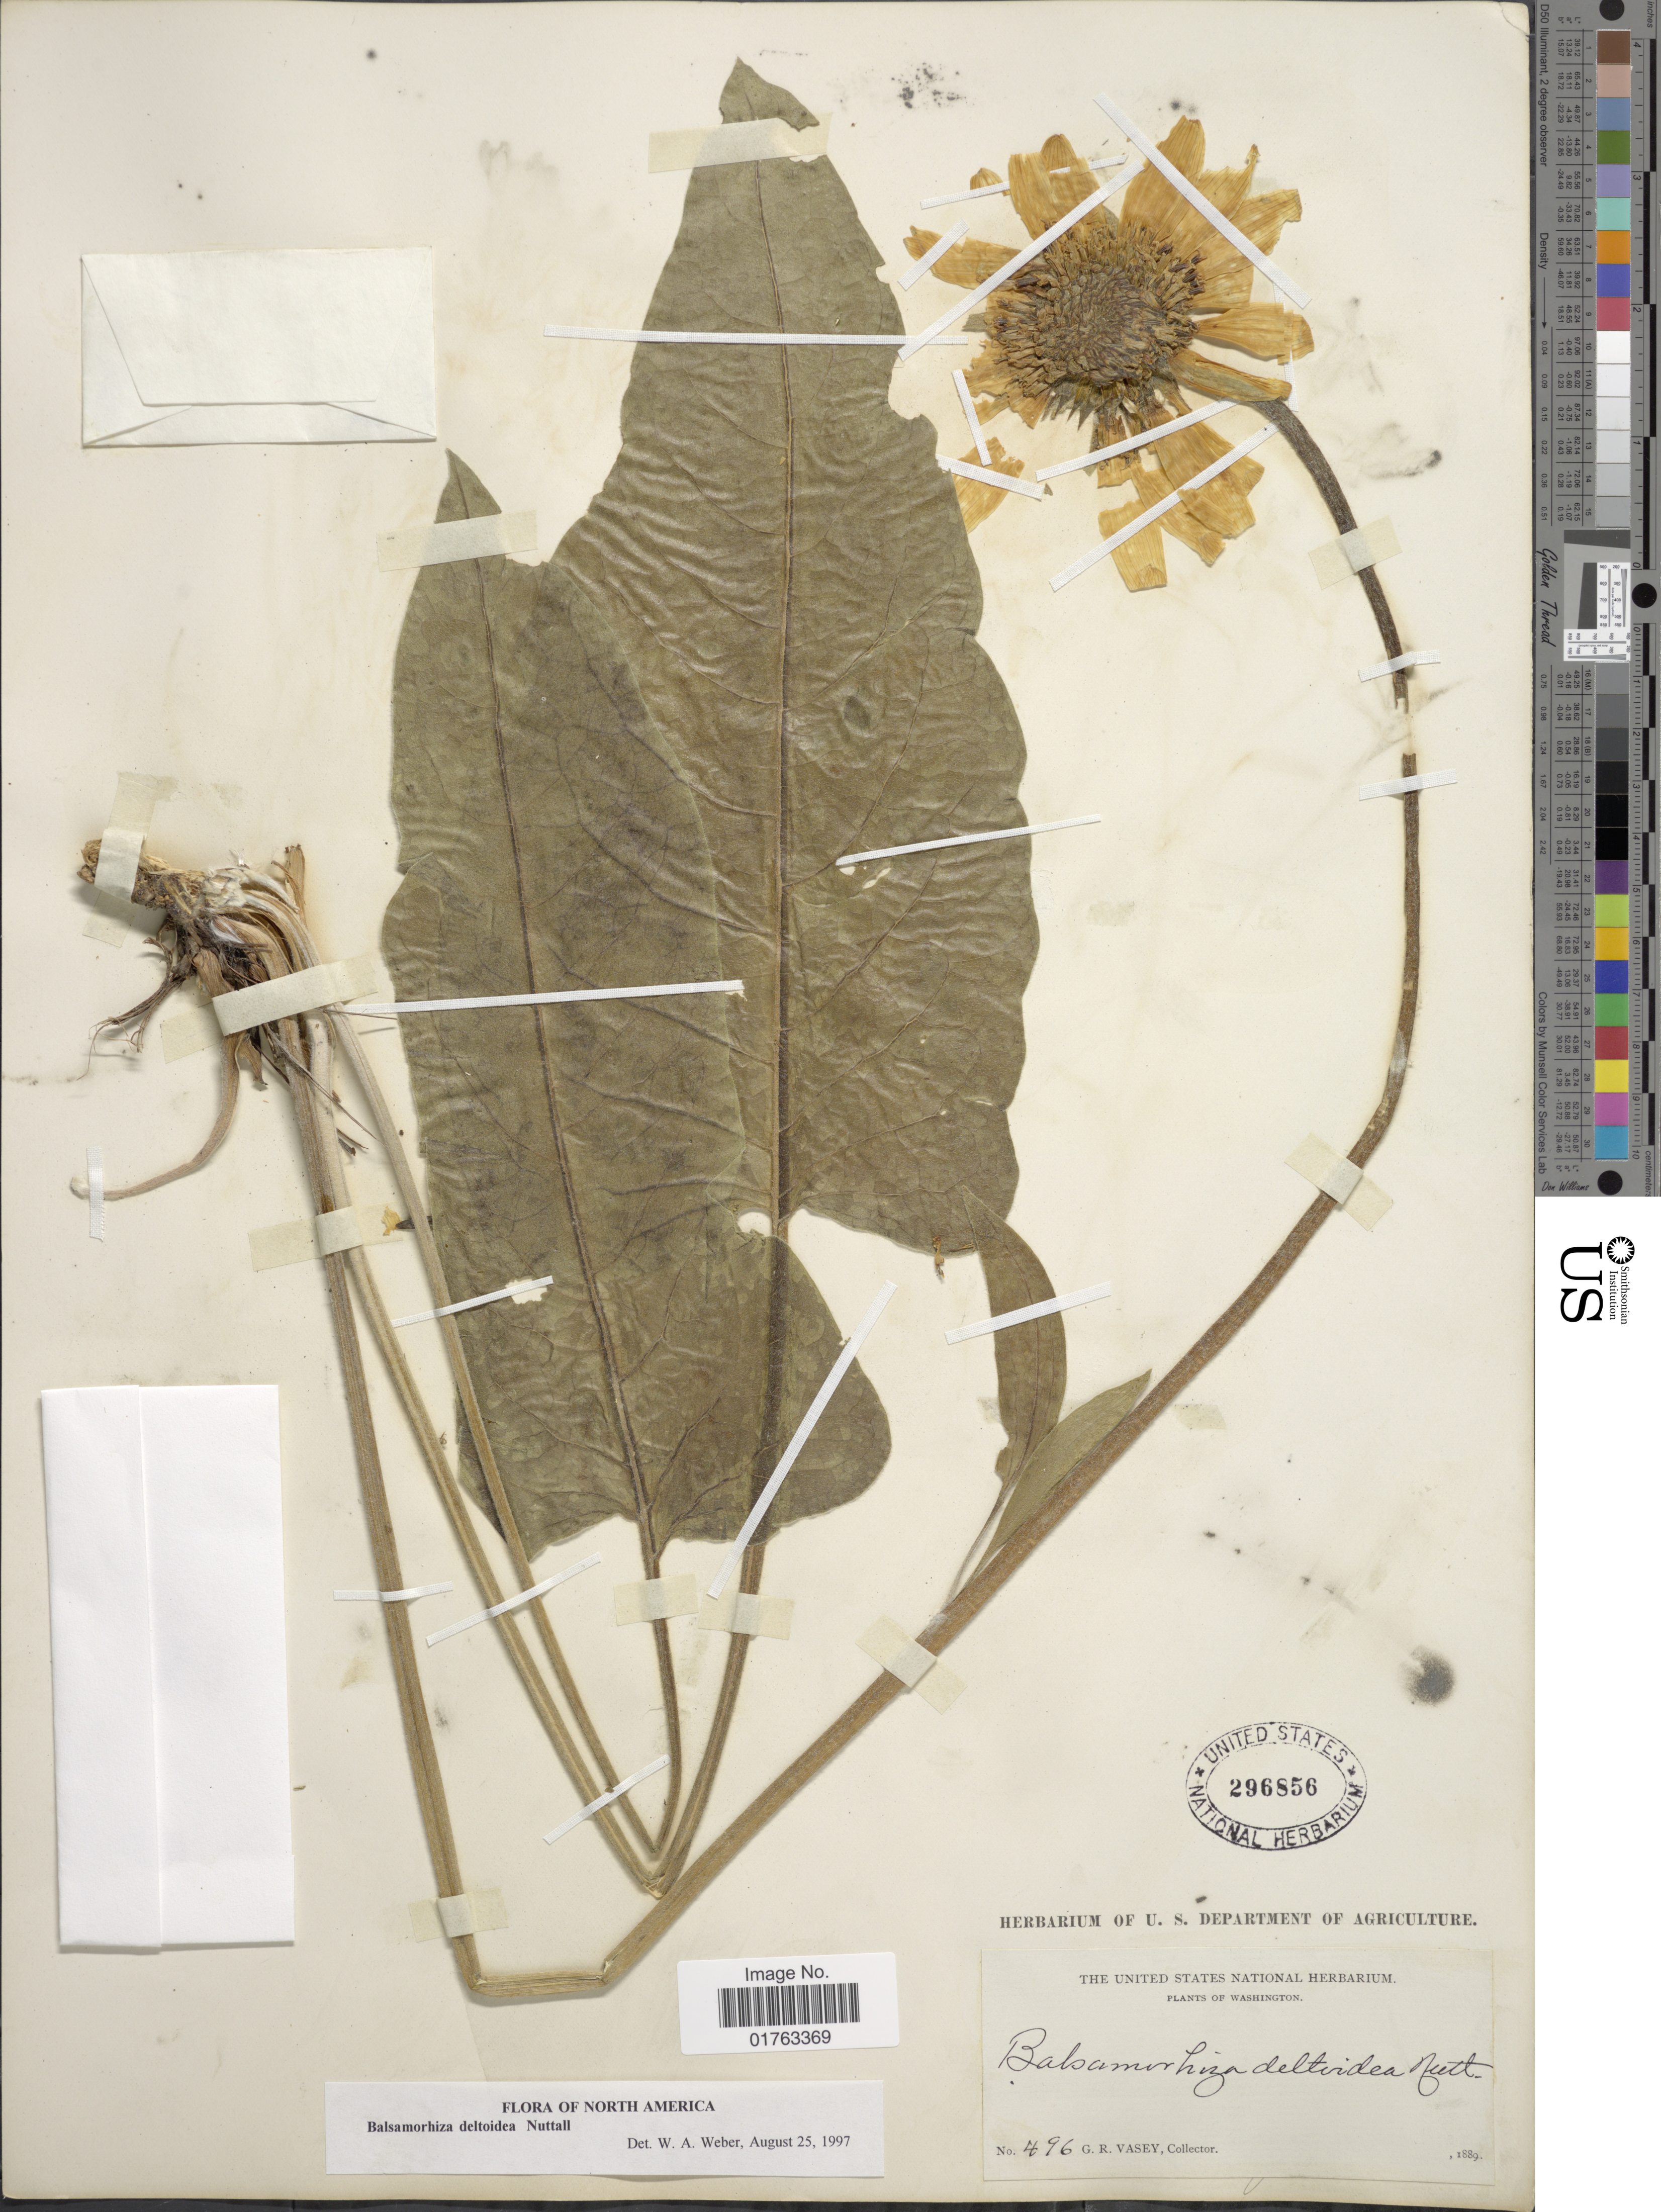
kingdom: Plantae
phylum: Tracheophyta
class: Magnoliopsida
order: Asterales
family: Asteraceae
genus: Balsamorhiza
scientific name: Balsamorhiza deltoidea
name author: Nutt.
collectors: G. R. Vasey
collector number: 496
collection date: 1889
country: United States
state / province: Washington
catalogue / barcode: US 296856